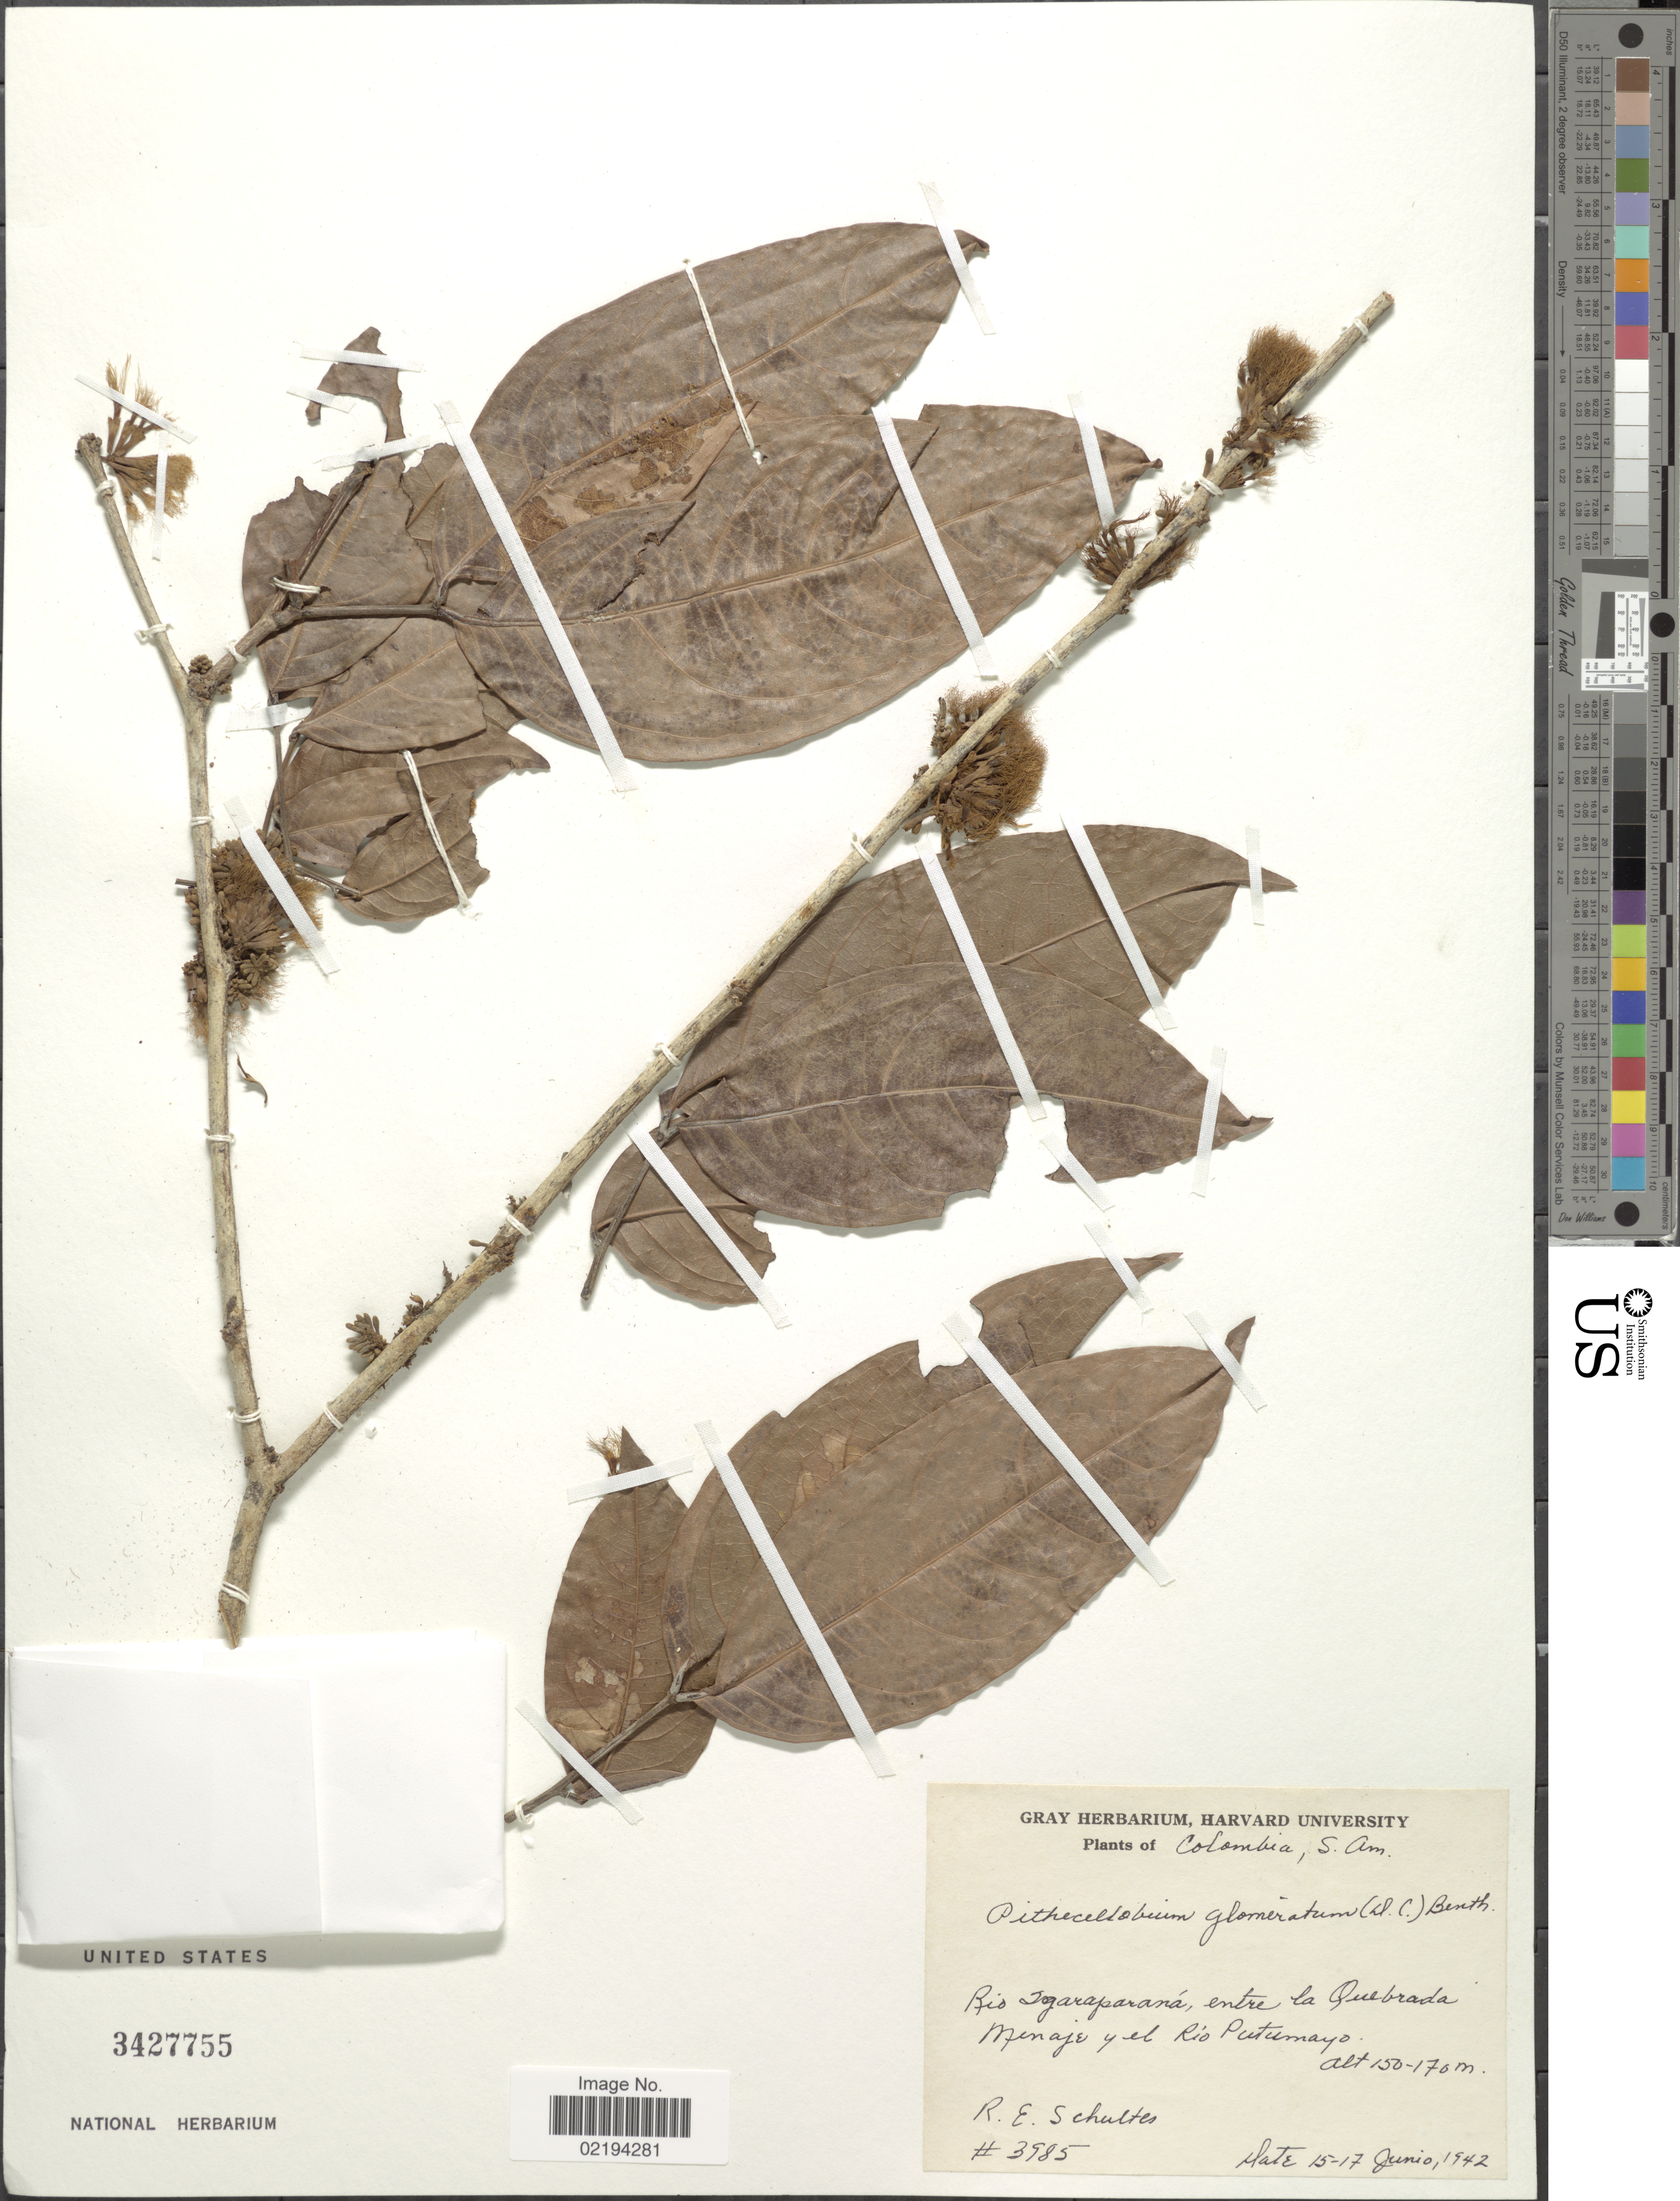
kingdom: Plantae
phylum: Tracheophyta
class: Magnoliopsida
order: Fabales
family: Fabaceae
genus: Zygia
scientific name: Zygia sp.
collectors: R. E. Schultes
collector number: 3985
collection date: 1942-06-15/1942-06-17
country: Colombia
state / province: Putumayo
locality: Rio Igaraparana, entre la Quebrada Menaje y el Rio Putumayo.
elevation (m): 150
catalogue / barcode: US 3427755